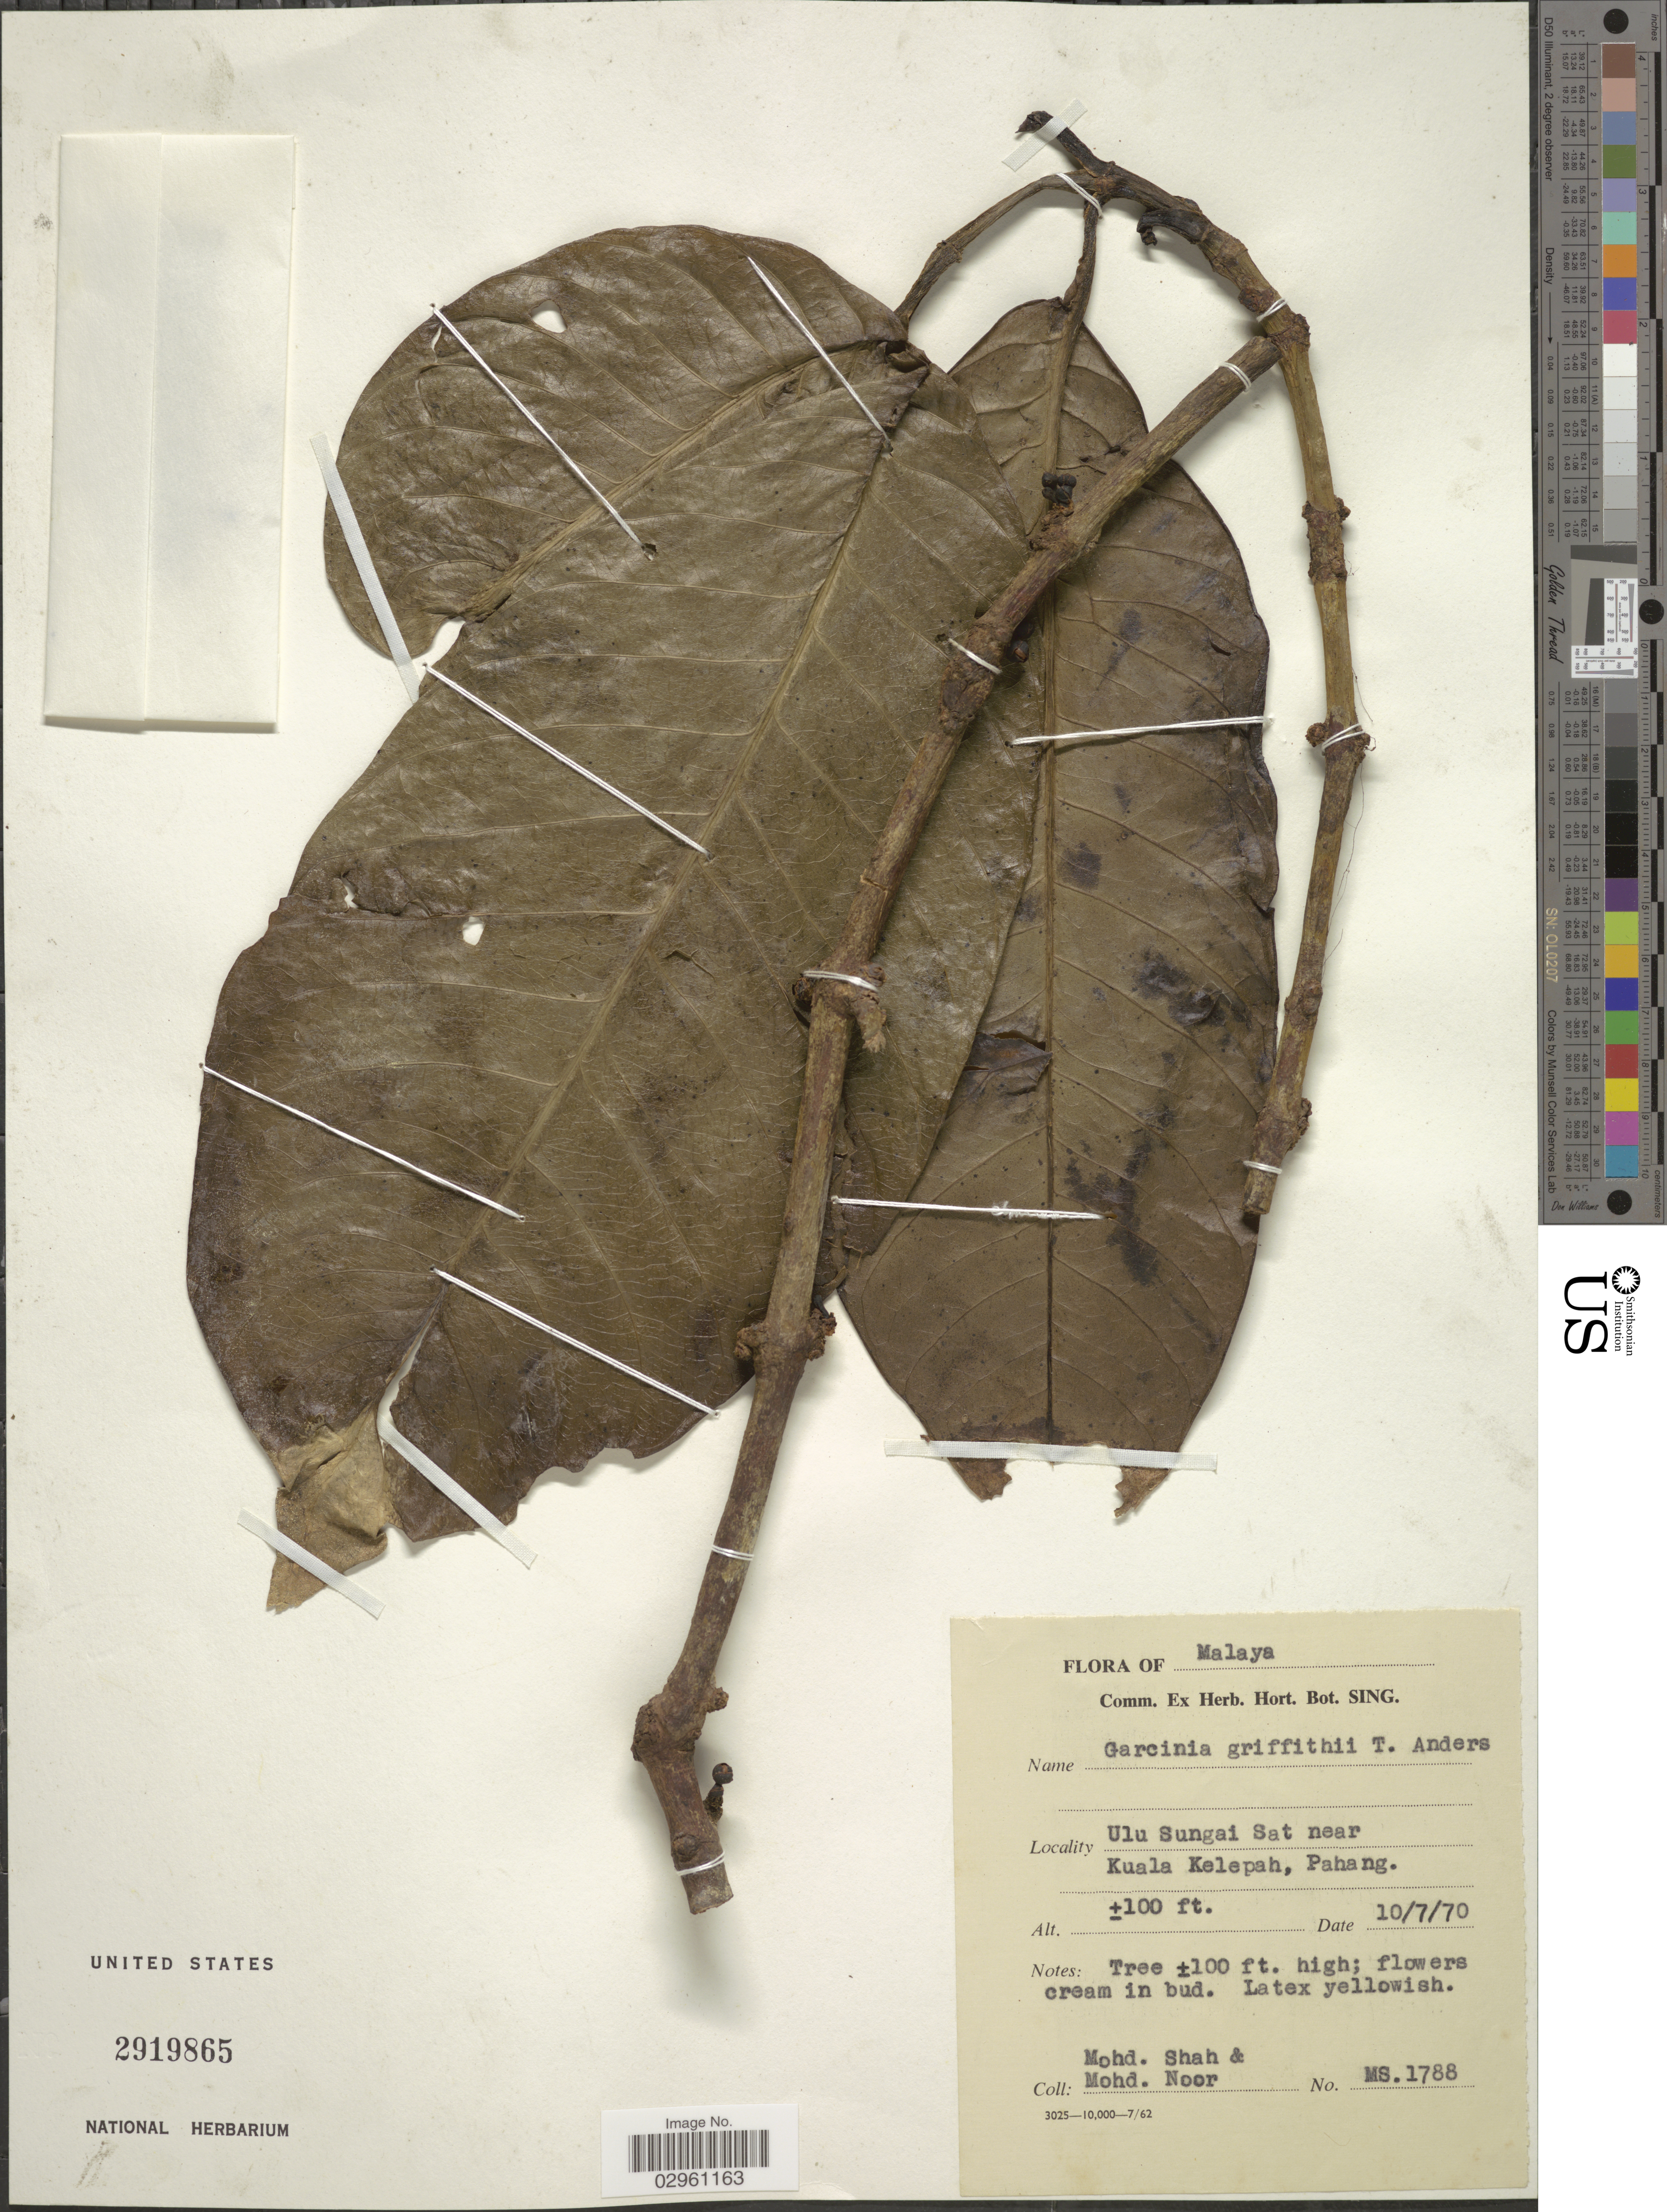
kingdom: Plantae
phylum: Tracheophyta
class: Magnoliopsida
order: Malpighiales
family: Clusiaceae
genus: Garcinia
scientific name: Garcinia griffithii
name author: T. Anderson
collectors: M. Shah & M. Noor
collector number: MS1788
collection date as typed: Transcribed d/m/y: 10/7/70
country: Malaysia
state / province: Pahang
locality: Malaya. Ulu Sungai Sat near Kuala Kelepah, Pahang.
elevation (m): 30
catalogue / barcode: US 2919865